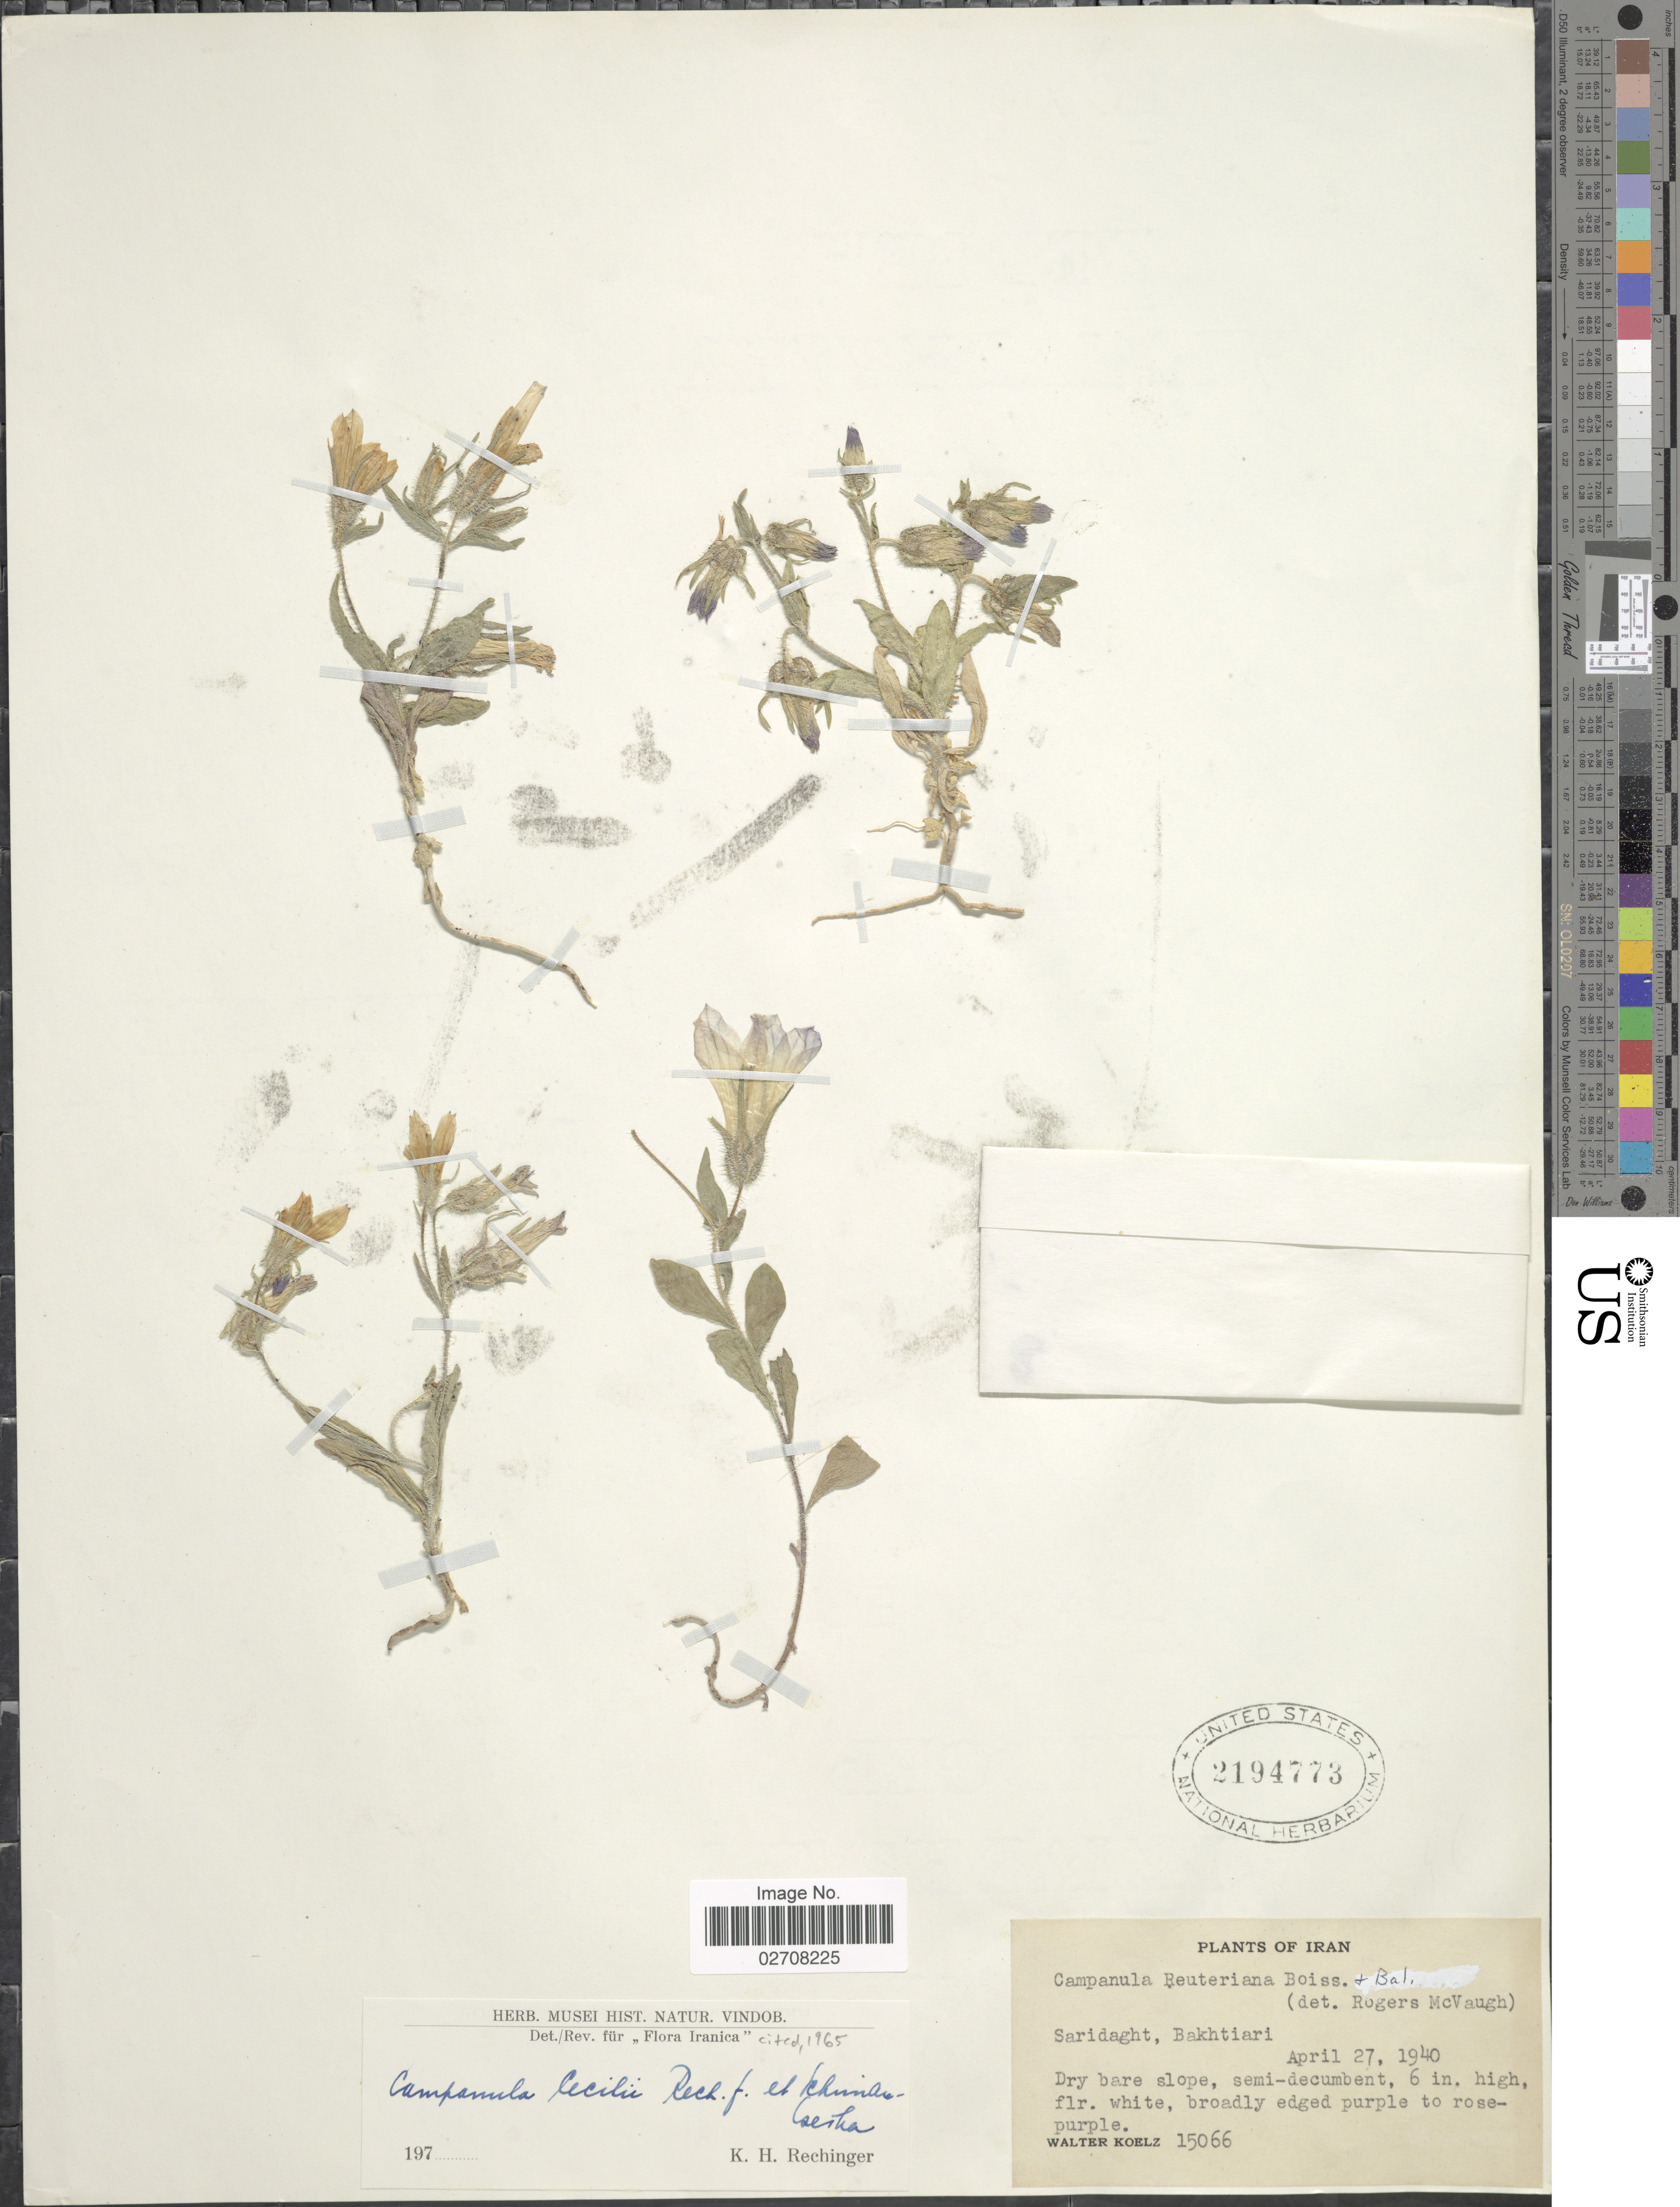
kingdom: Plantae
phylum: Tracheophyta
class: Magnoliopsida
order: Asterales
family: Campanulaceae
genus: Campanula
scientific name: Campanula cecilii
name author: Rech. f. & Schiman-Czeika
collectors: W. N. Koelz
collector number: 15066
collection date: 1940-04-27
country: Iran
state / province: Chahar Mahaal and Bakhtiari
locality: Saridaght, Bakhtiari.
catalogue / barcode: US 2194773